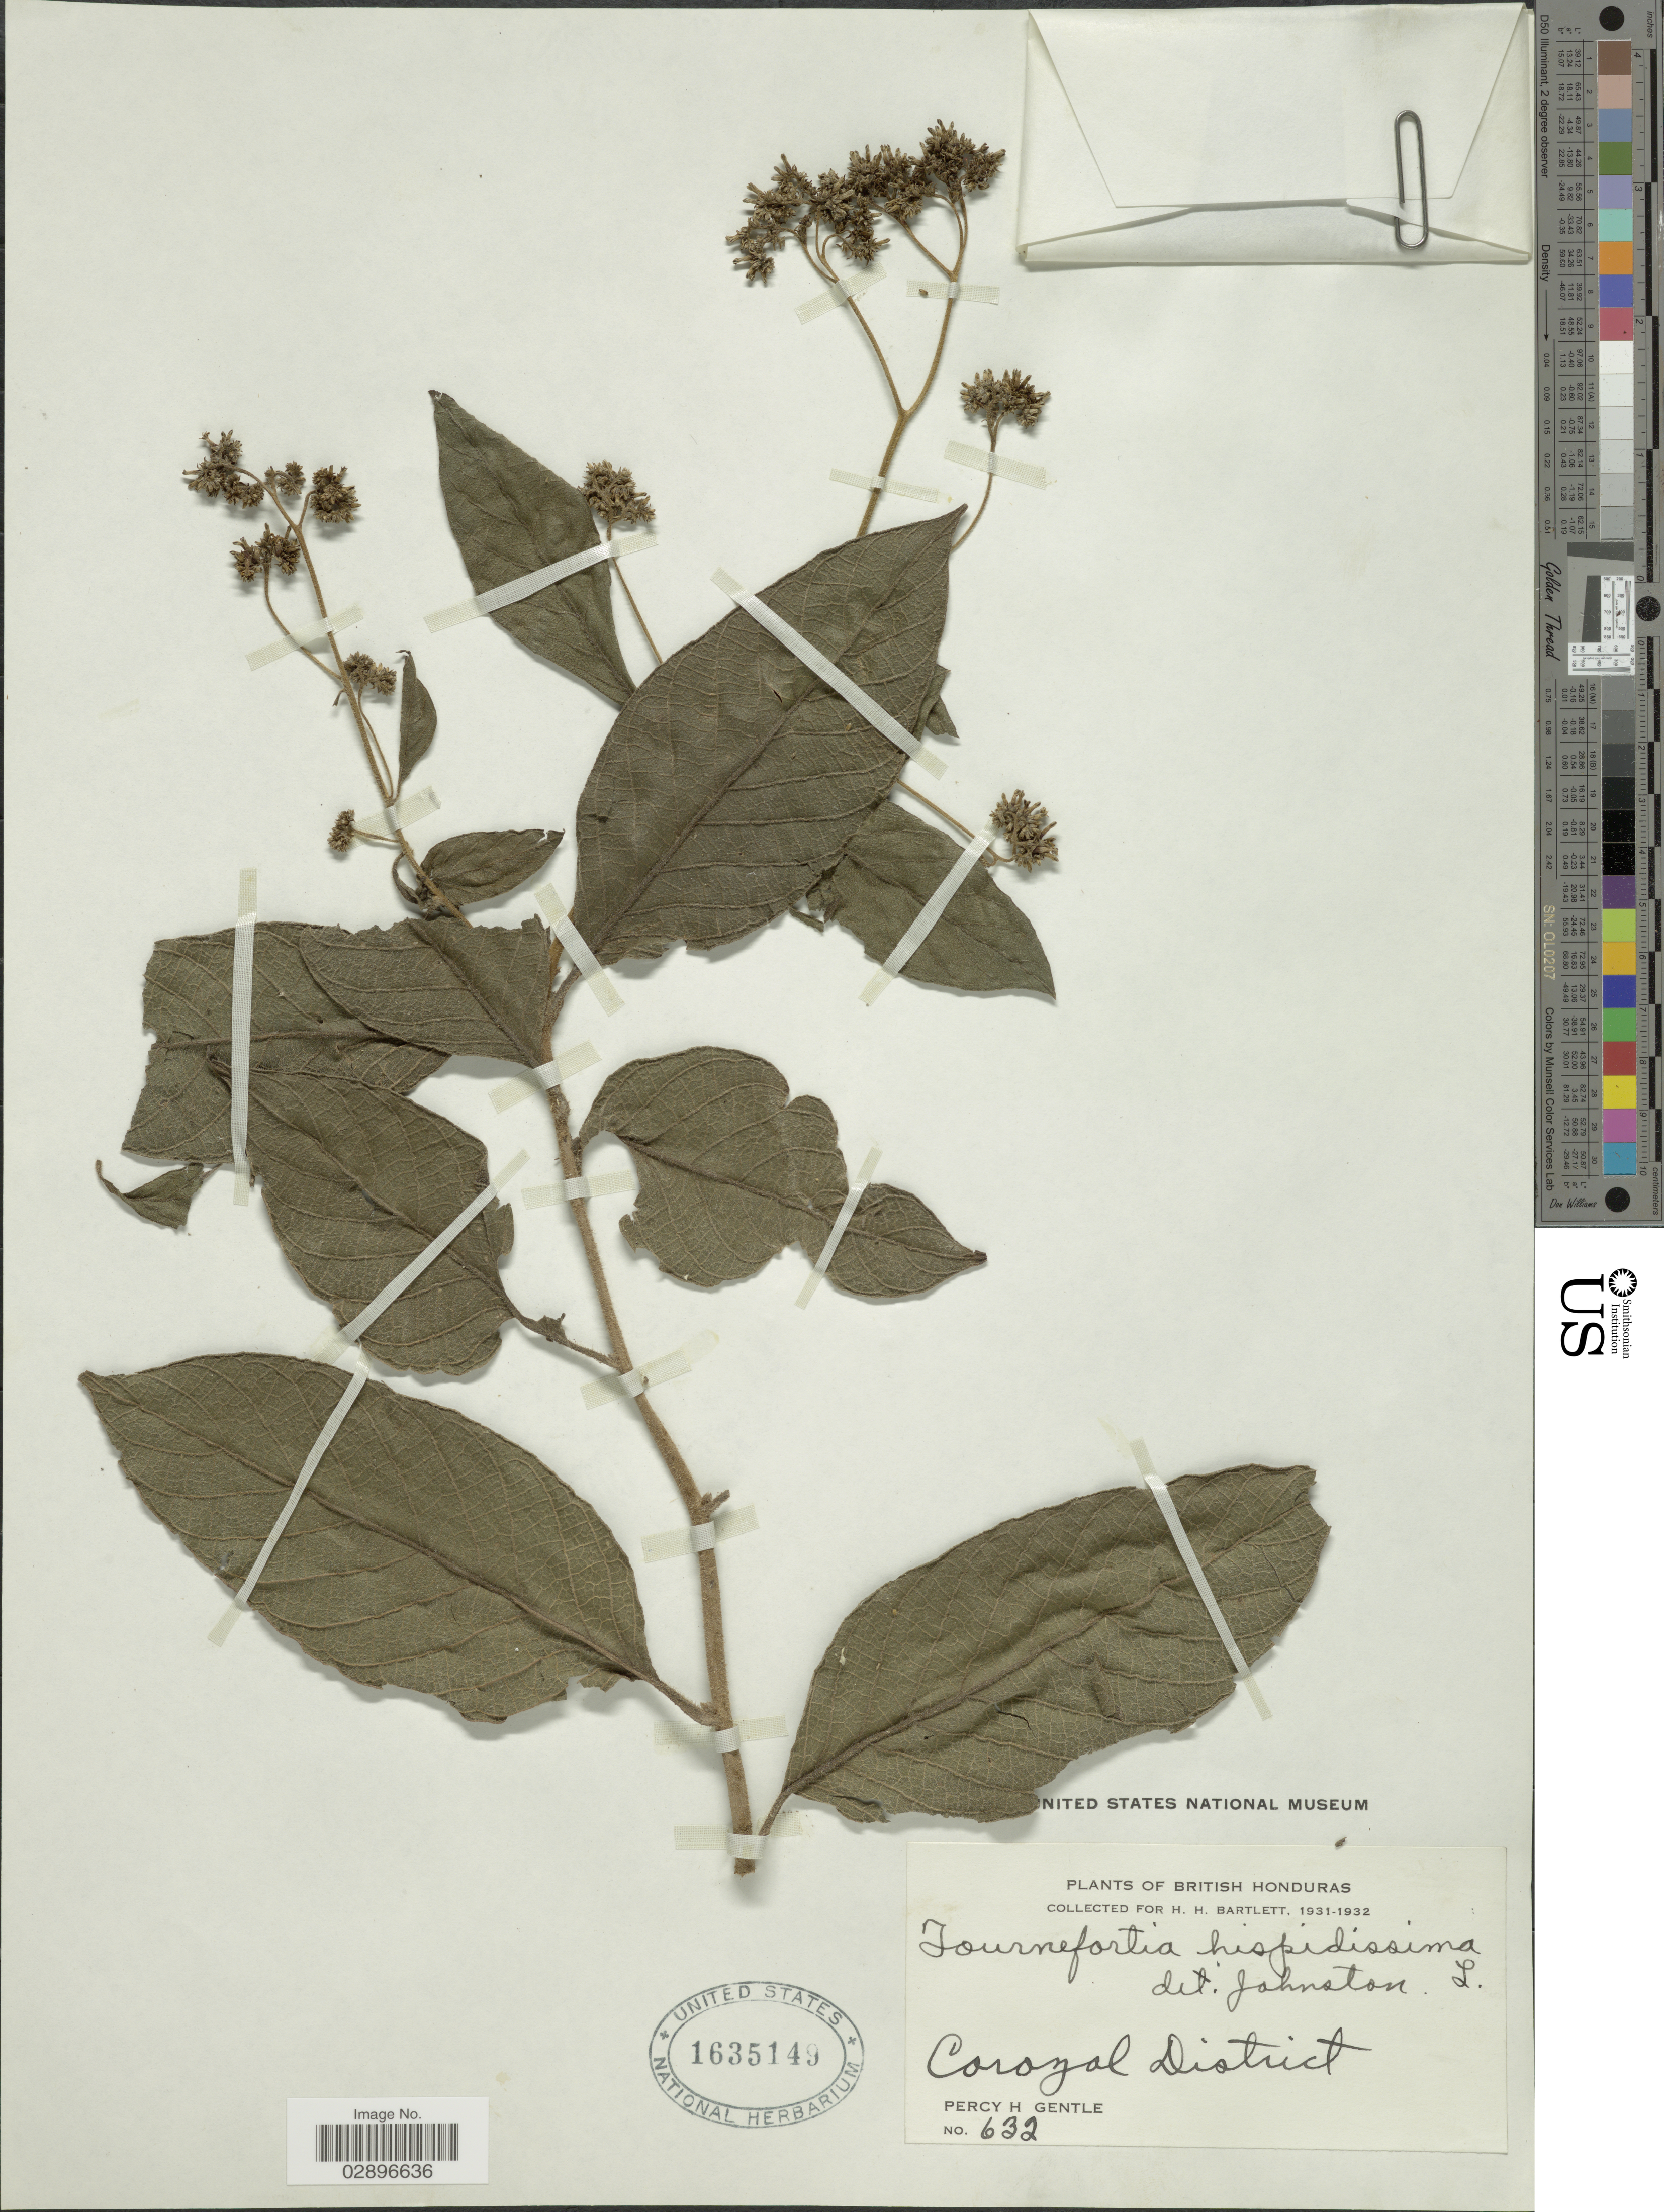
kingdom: Plantae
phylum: Tracheophyta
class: Magnoliopsida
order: Boraginales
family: Heliotropiaceae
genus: Tournefortia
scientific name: Tournefortia hirsutissima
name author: L.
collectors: P. H. Gentle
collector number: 632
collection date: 1931/1932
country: Belize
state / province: Corozal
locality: British Honduras. Corozal District.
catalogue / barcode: US 1635149